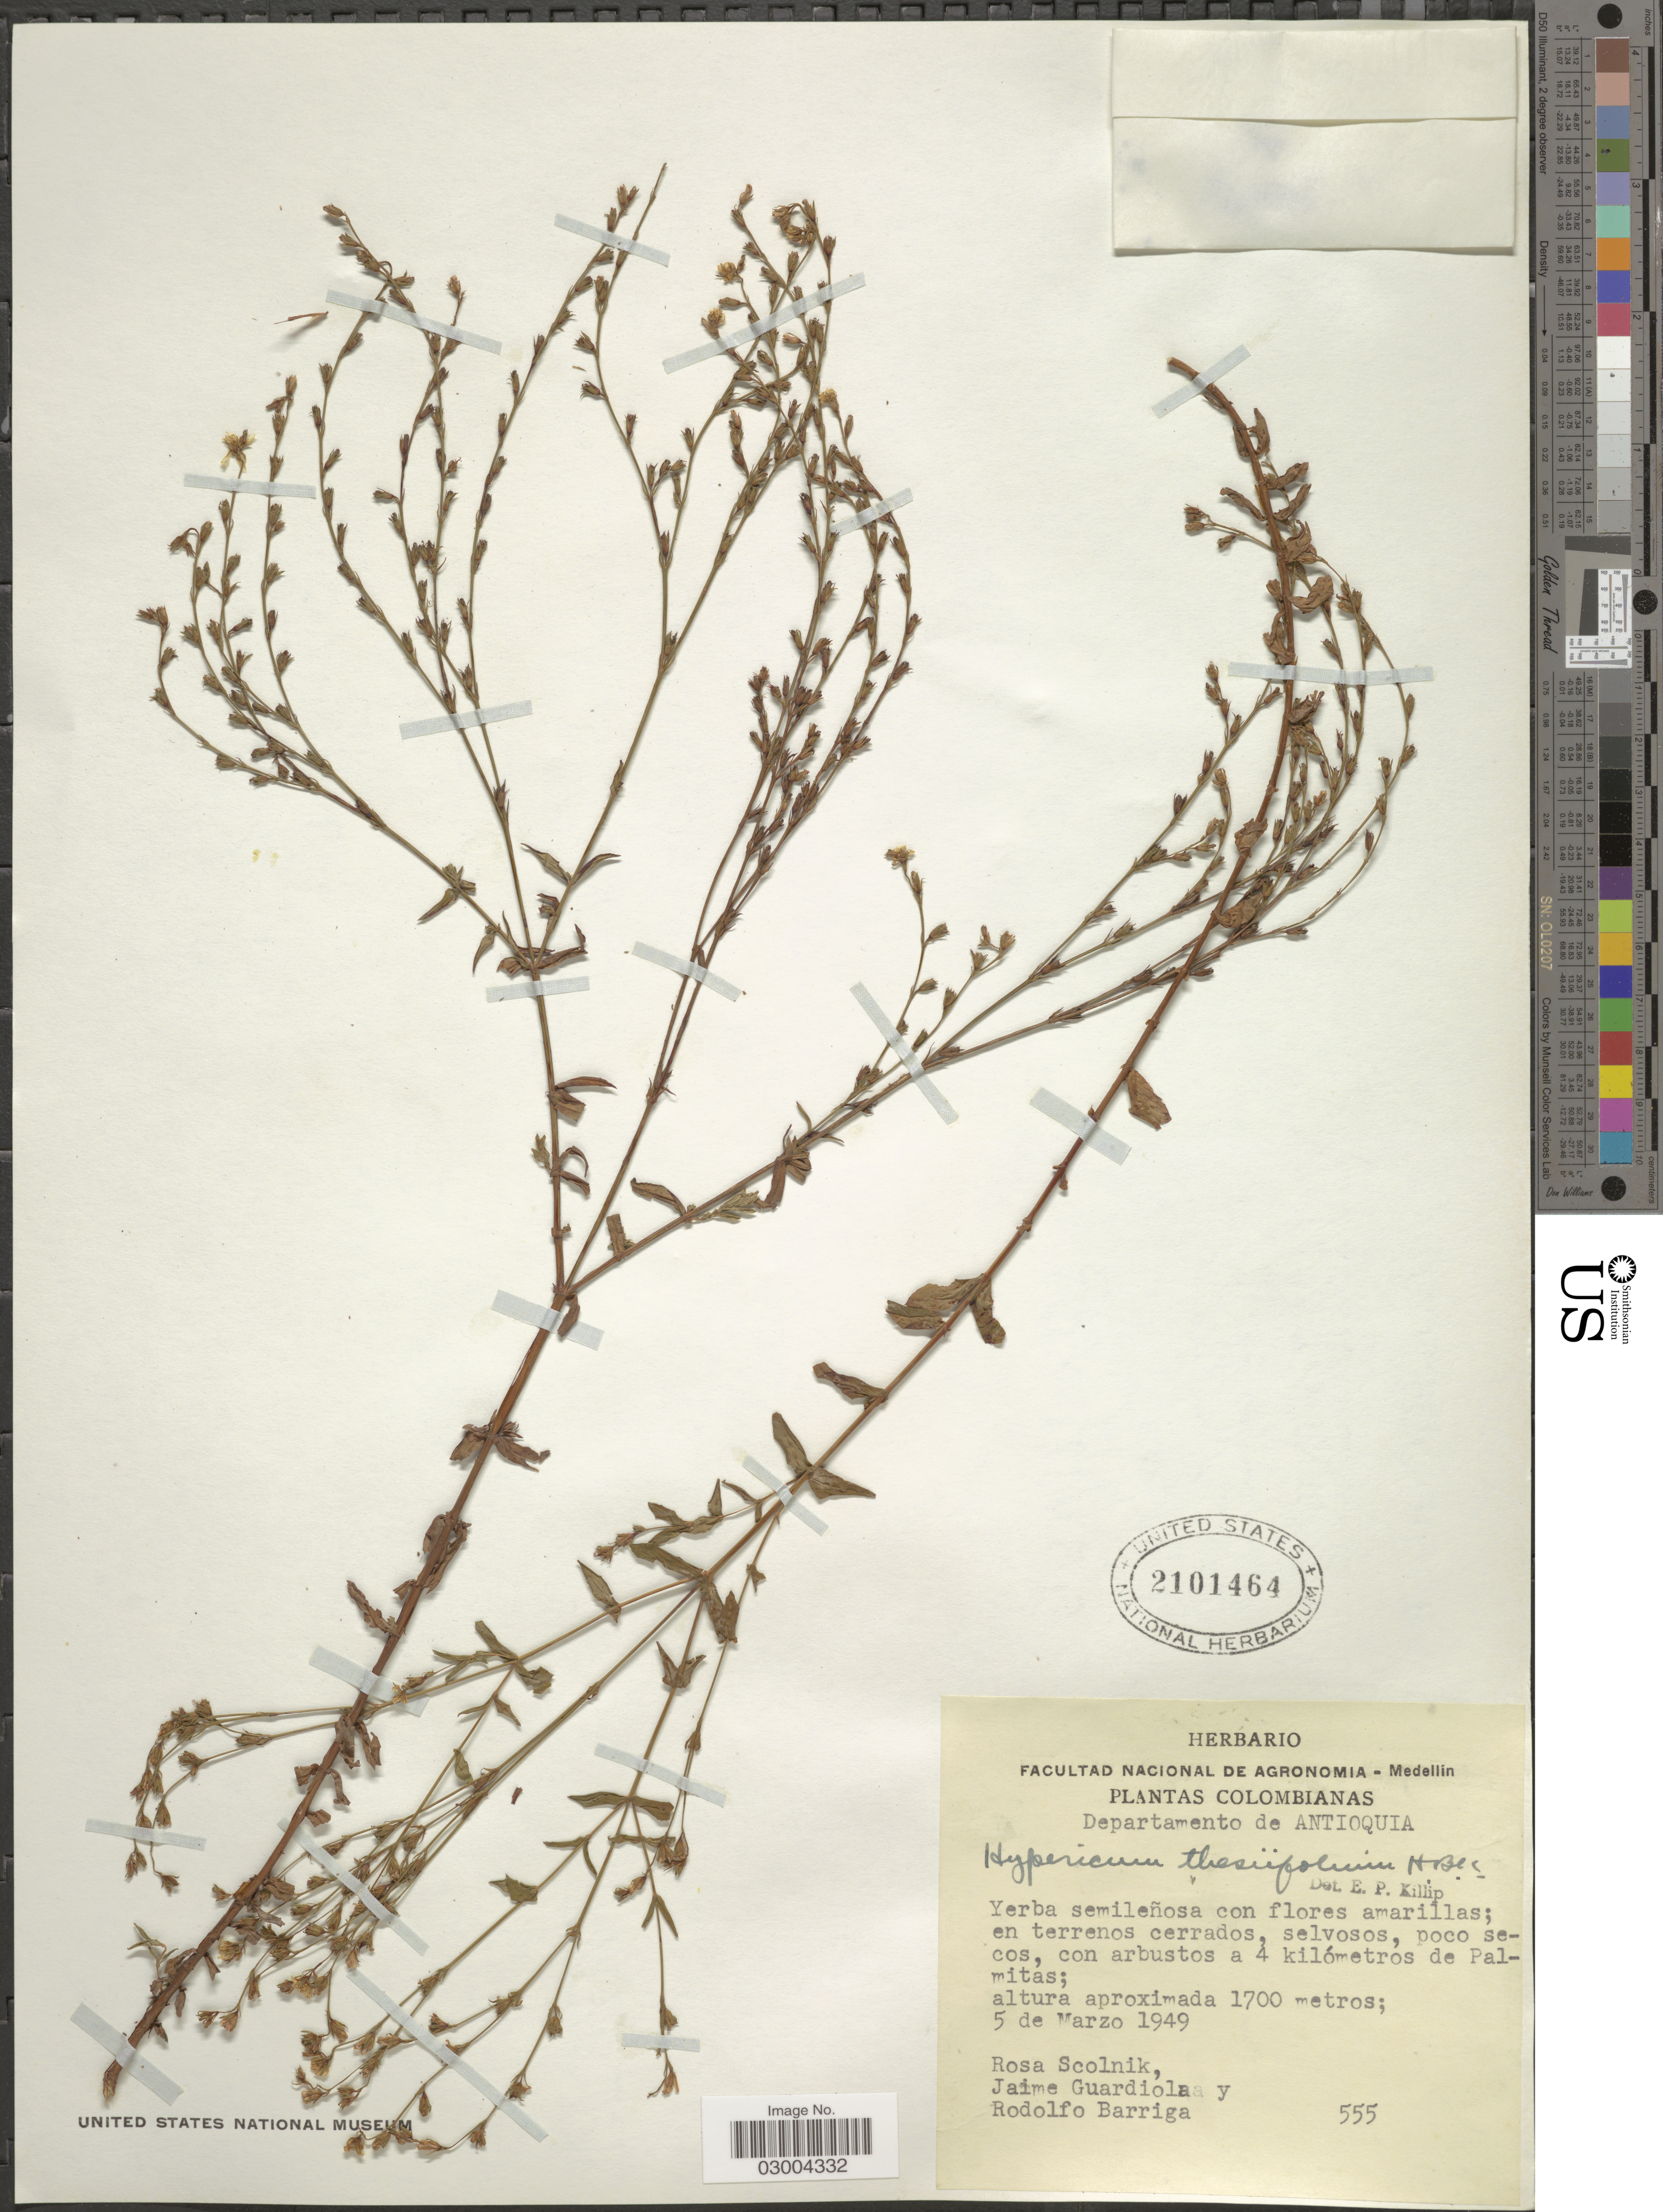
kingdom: Plantae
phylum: Tracheophyta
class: Magnoliopsida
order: Malpighiales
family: Hypericaceae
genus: Hypericum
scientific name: Hypericum thesiifolium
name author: Kunth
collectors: R. Scolnik, J. Guardiola & R. Barriga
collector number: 555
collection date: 1949-03-05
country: Colombia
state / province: Antioquia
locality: Departamento de Antioquia. Con arbustos a 4 kilómetros de Palmitas.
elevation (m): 1700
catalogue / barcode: US 2101464